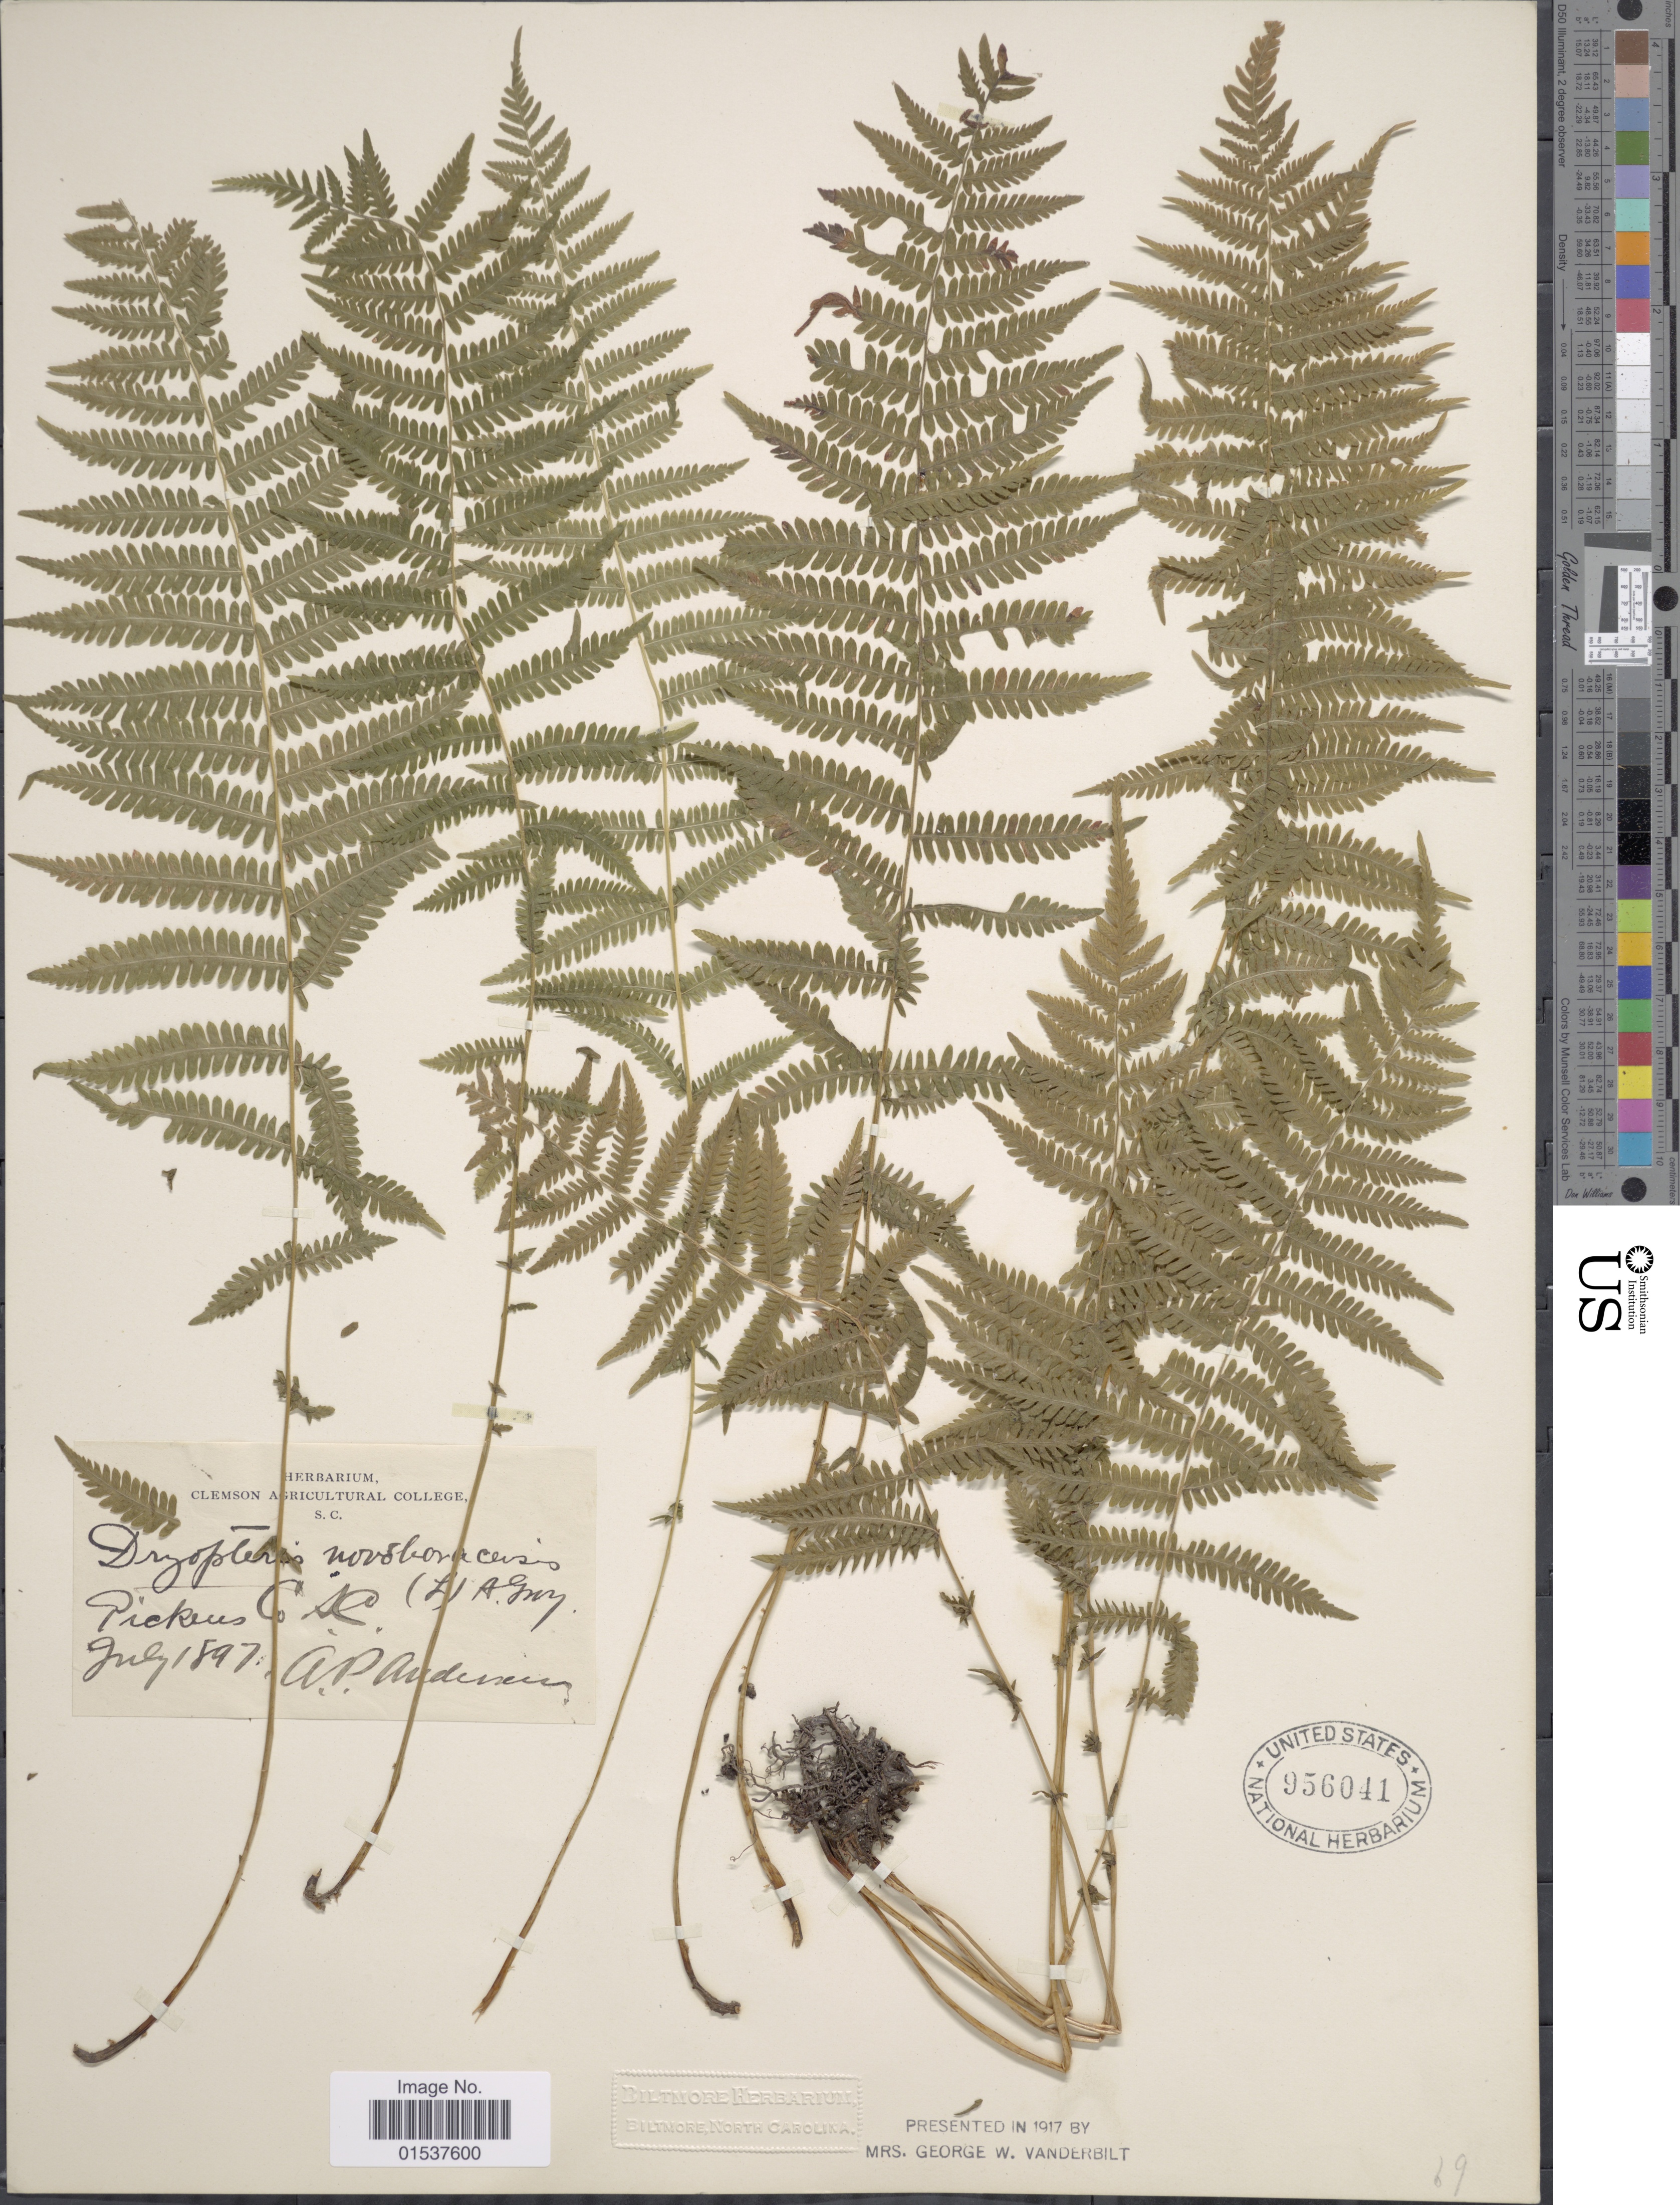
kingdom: Plantae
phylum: Tracheophyta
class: Polypodiopsida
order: Polypodiales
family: Thelypteridaceae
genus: Parathelypteris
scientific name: Parathelypteris noveboracensis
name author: (L.) Ching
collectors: P. Andersen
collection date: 1897-07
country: United States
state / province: South Carolina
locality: Pickens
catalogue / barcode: US 956041